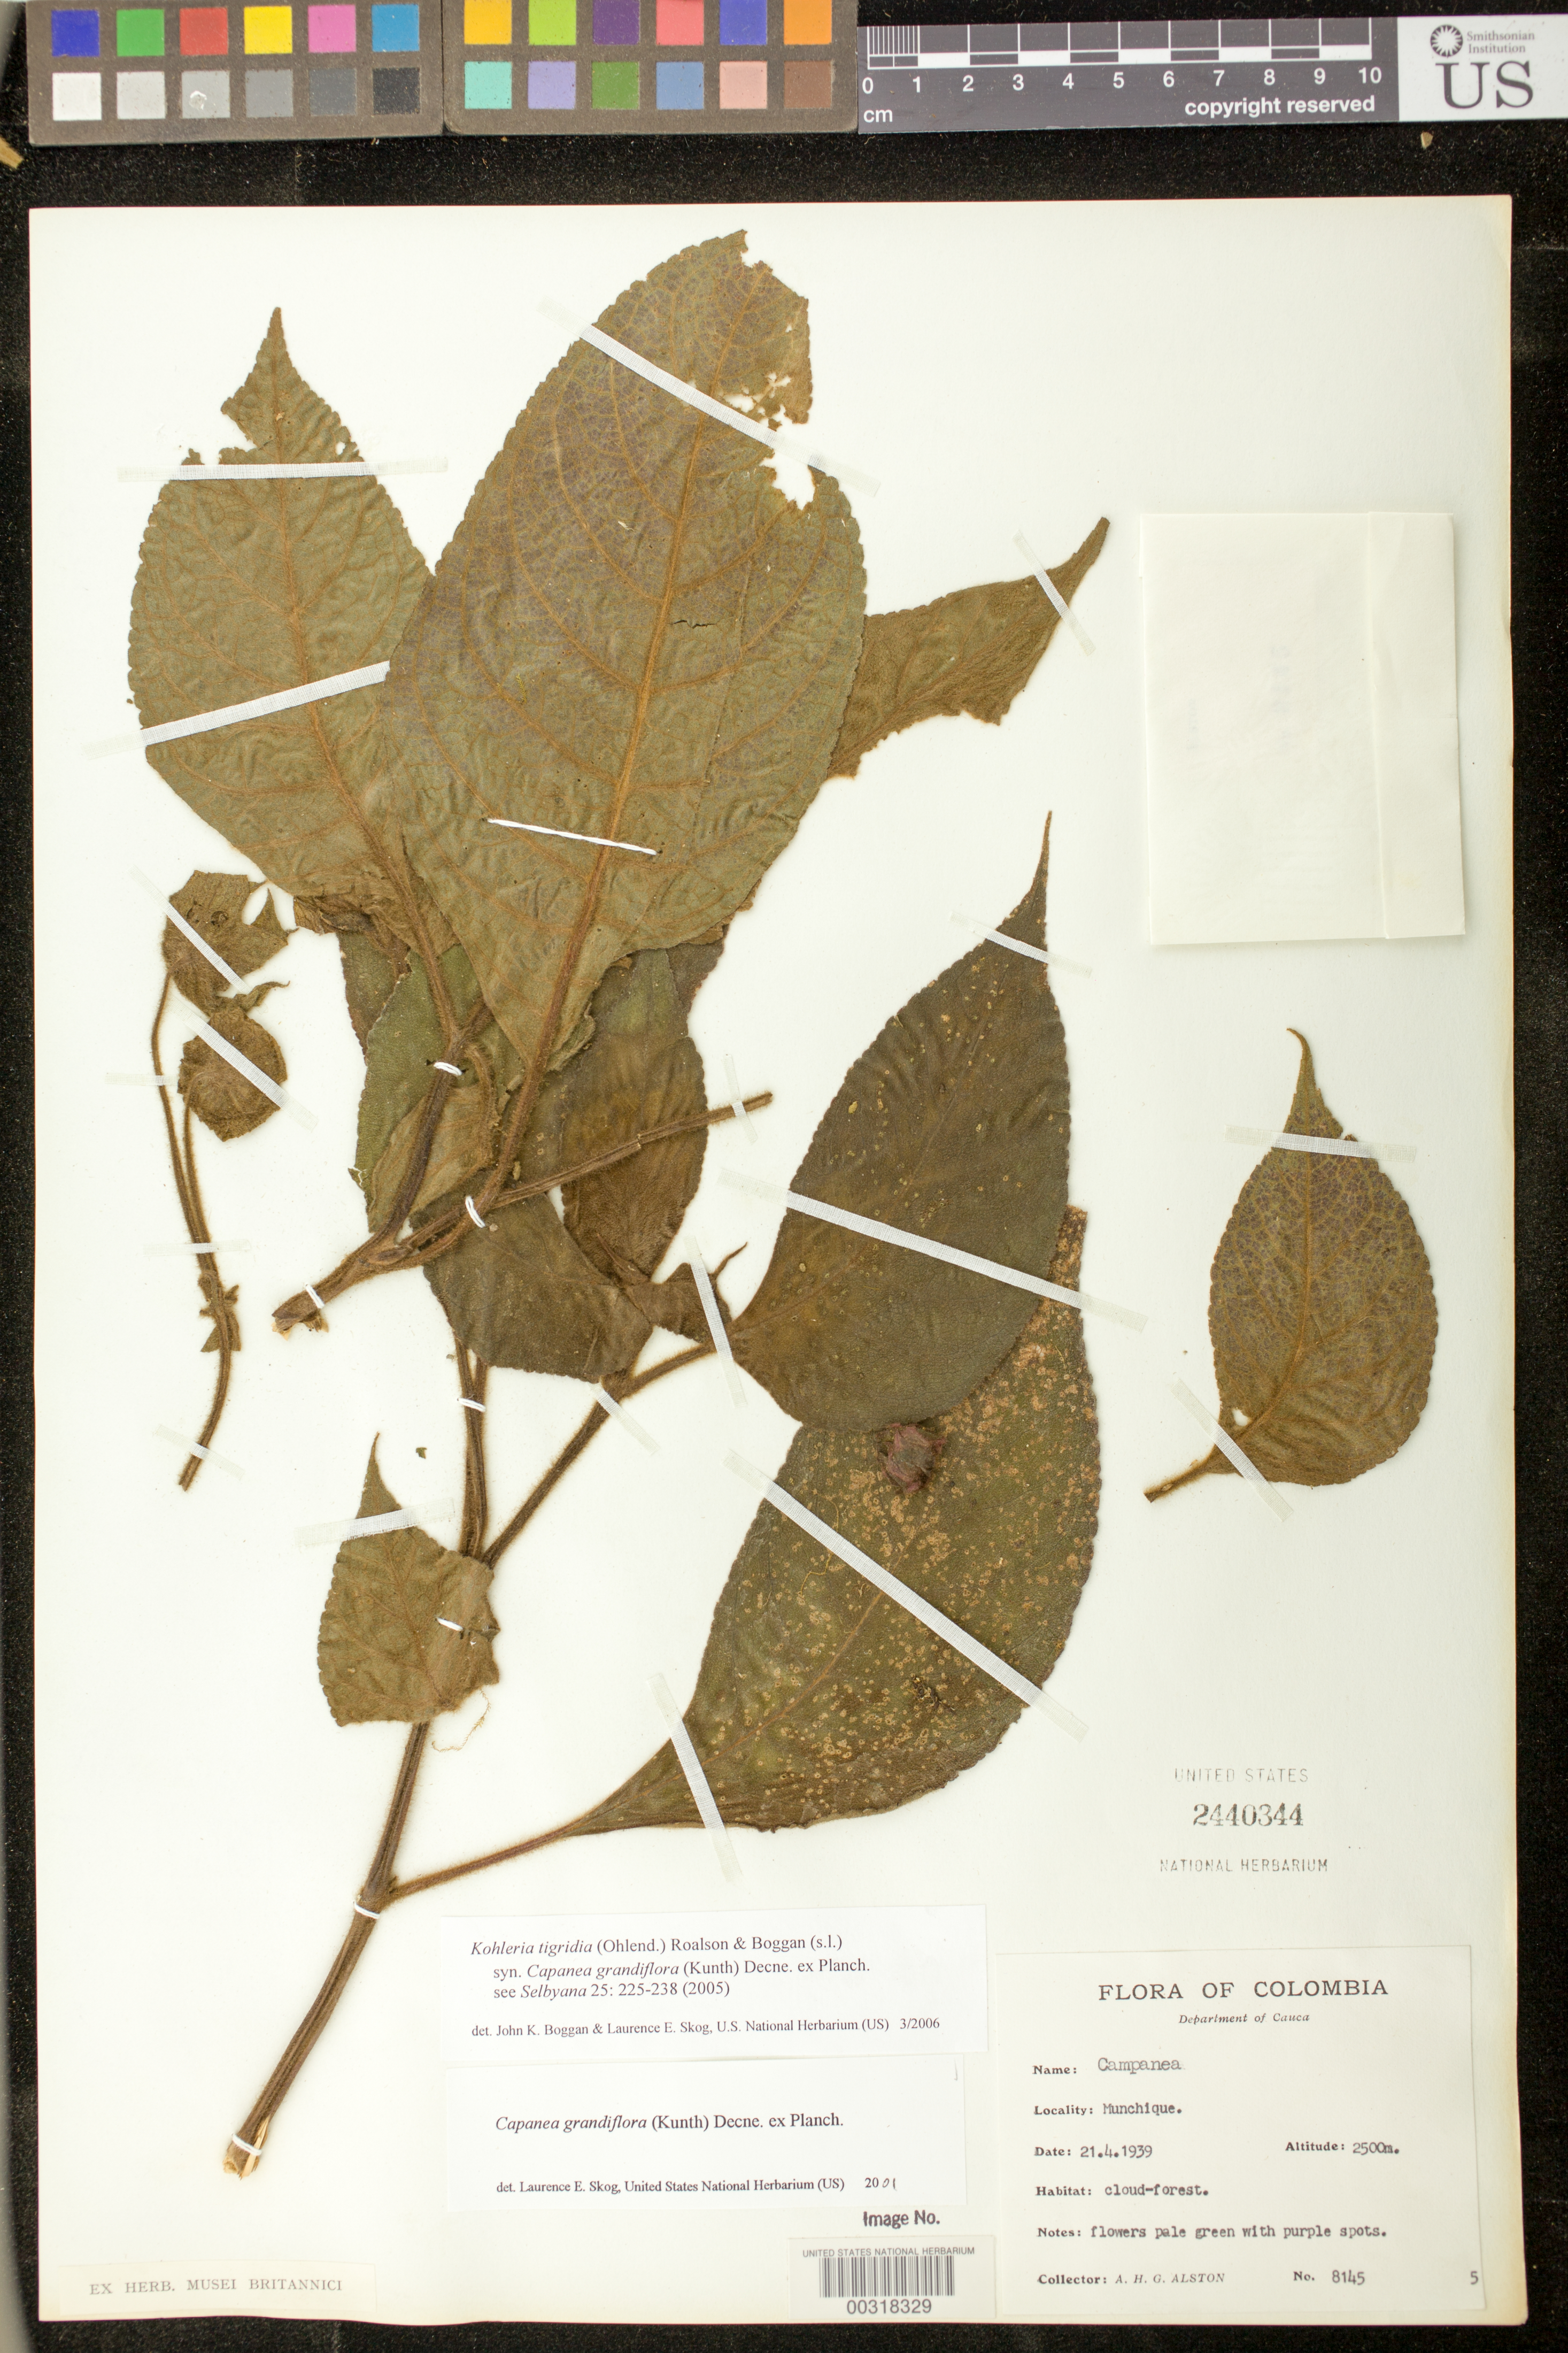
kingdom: Plantae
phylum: Tracheophyta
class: Magnoliopsida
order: Lamiales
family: Gesneriaceae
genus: Kohleria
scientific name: Kohleria tigridia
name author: (Ohlend.) Roalson & Boggan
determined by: Boggan, J. K.; Skog, L. E.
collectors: A. H. Alston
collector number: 8145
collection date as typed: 21 Apr 1939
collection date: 1939-04-21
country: Colombia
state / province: Cauca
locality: Munchique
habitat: Cloud-forest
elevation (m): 2500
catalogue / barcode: US 2440344